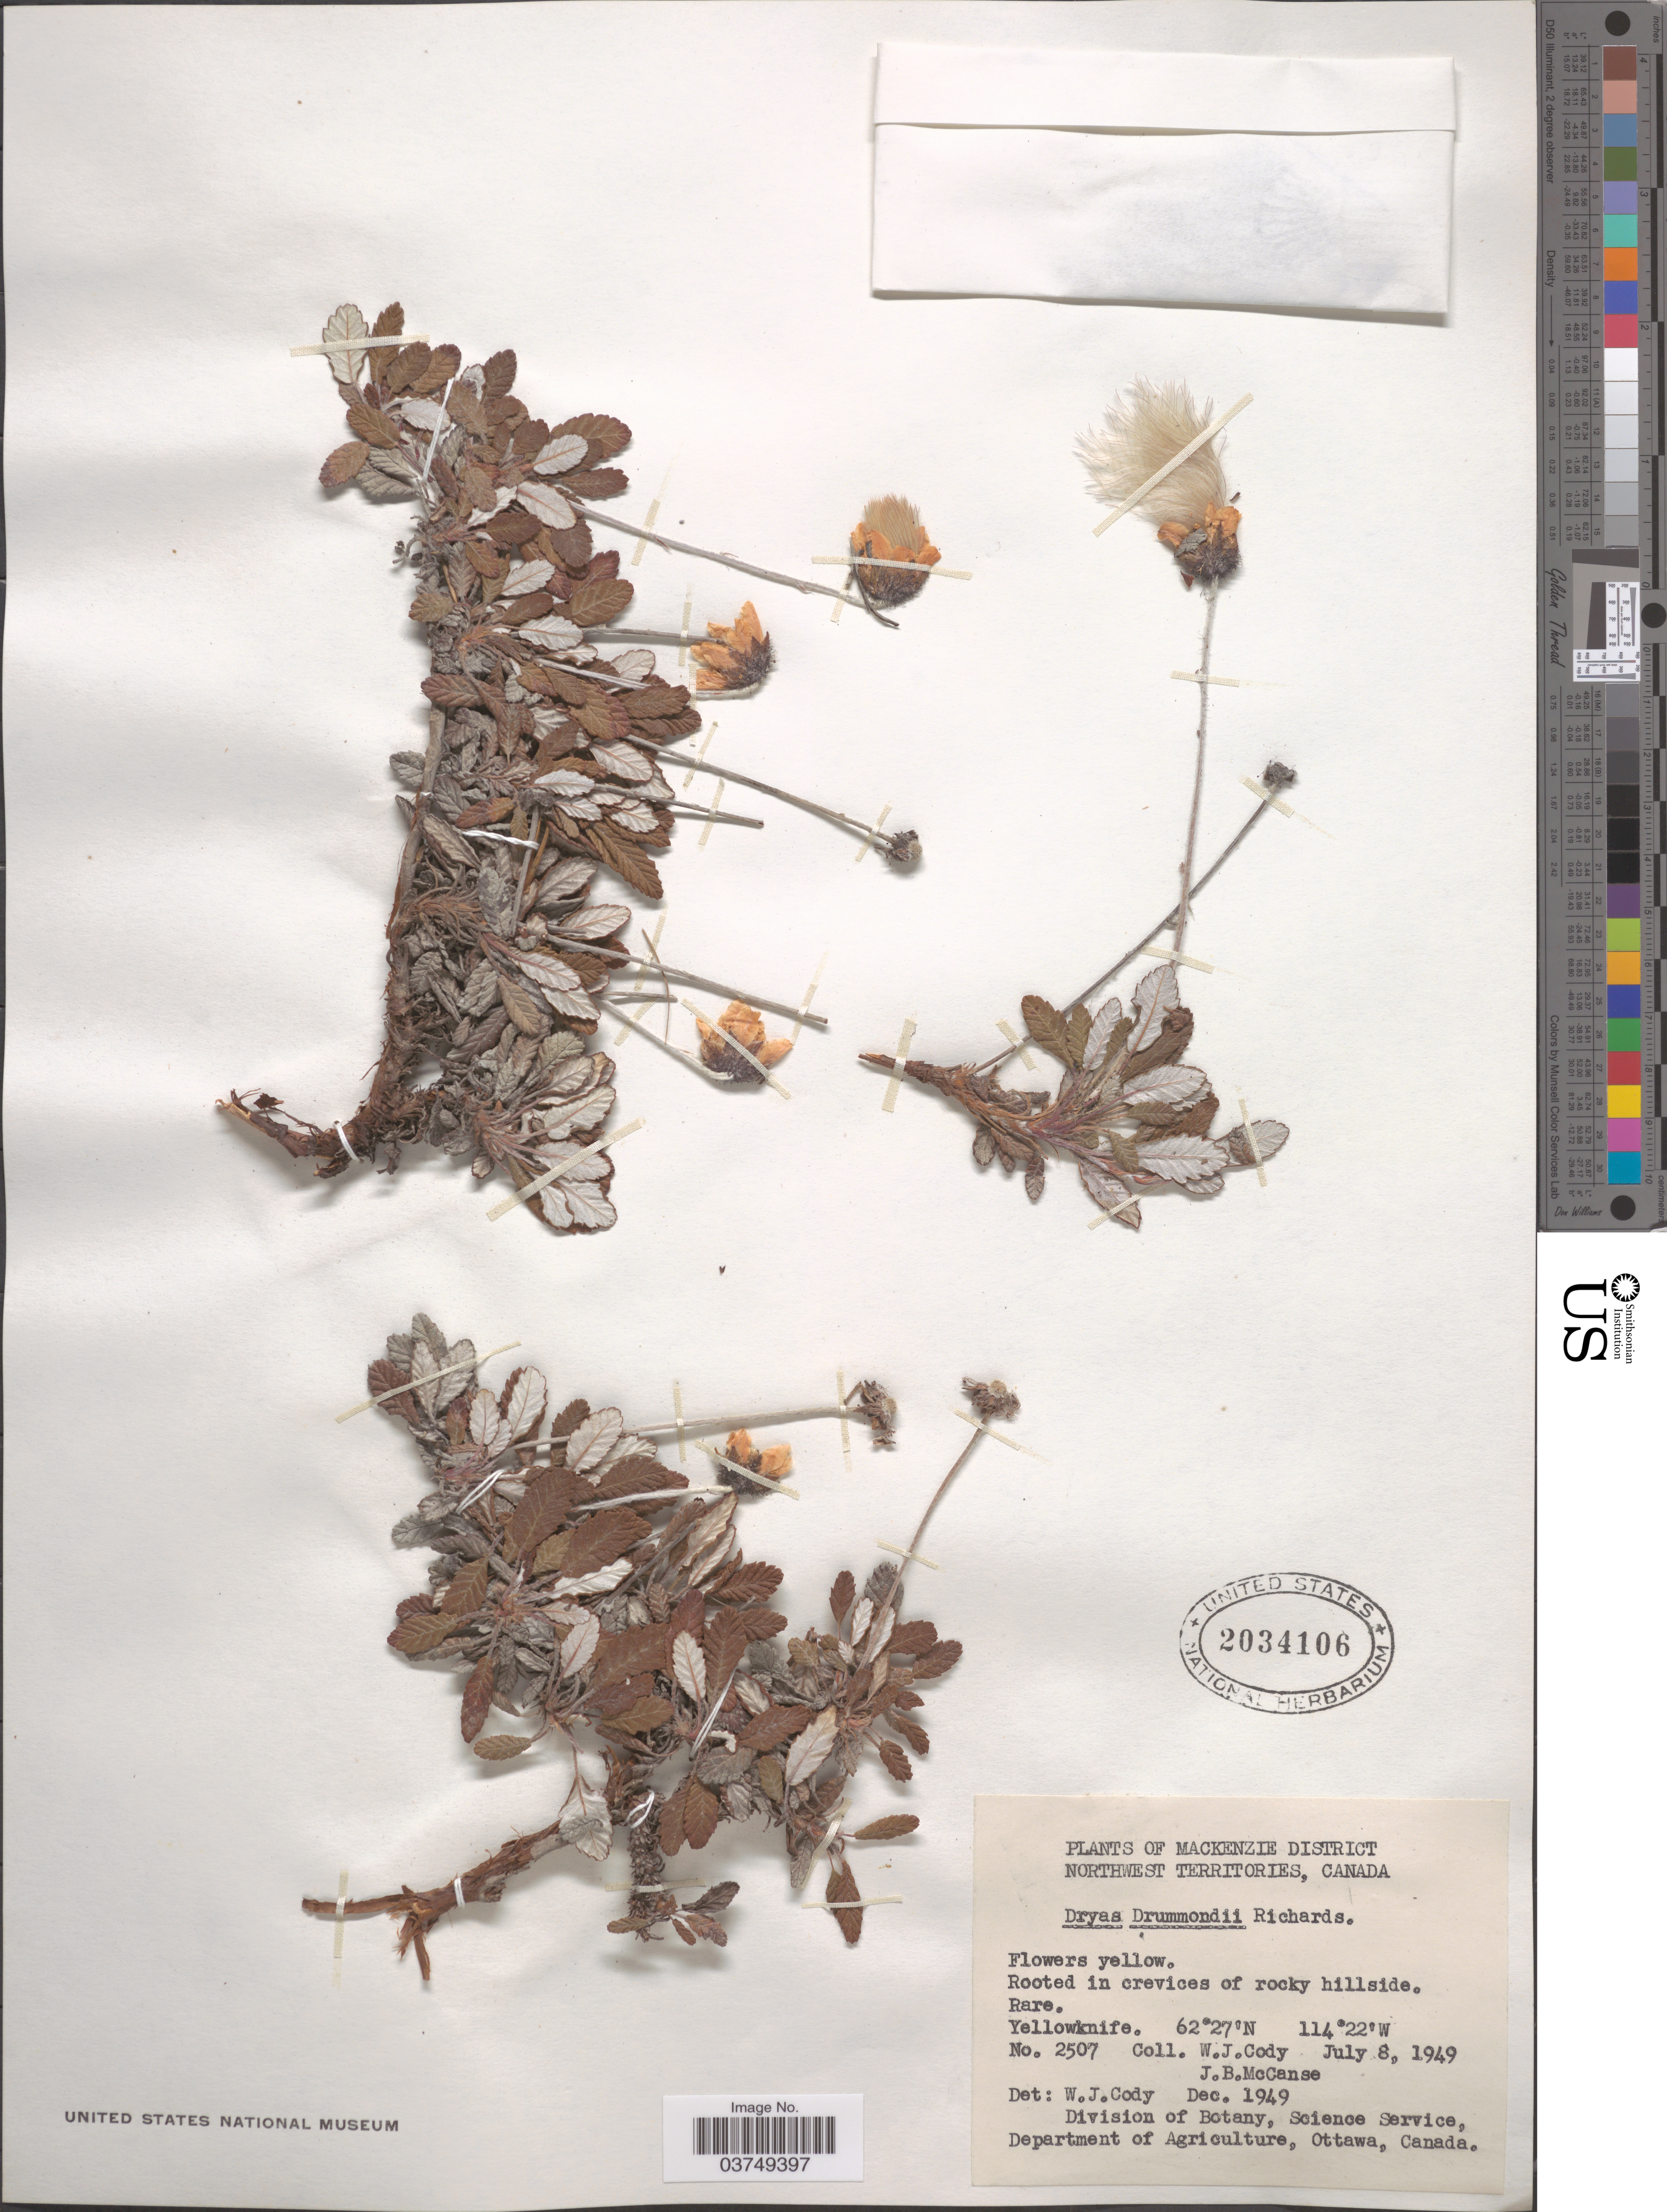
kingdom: Plantae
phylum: Tracheophyta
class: Magnoliopsida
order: Rosales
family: Rosaceae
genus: Dryas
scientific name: Dryas drummondii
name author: Hook. & Richardson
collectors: W. Cody & J. McCanse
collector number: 2507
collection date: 1949-07-08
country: Canada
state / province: Northwest Territories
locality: Mackenzie District. Yellowknife.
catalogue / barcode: US 2034106